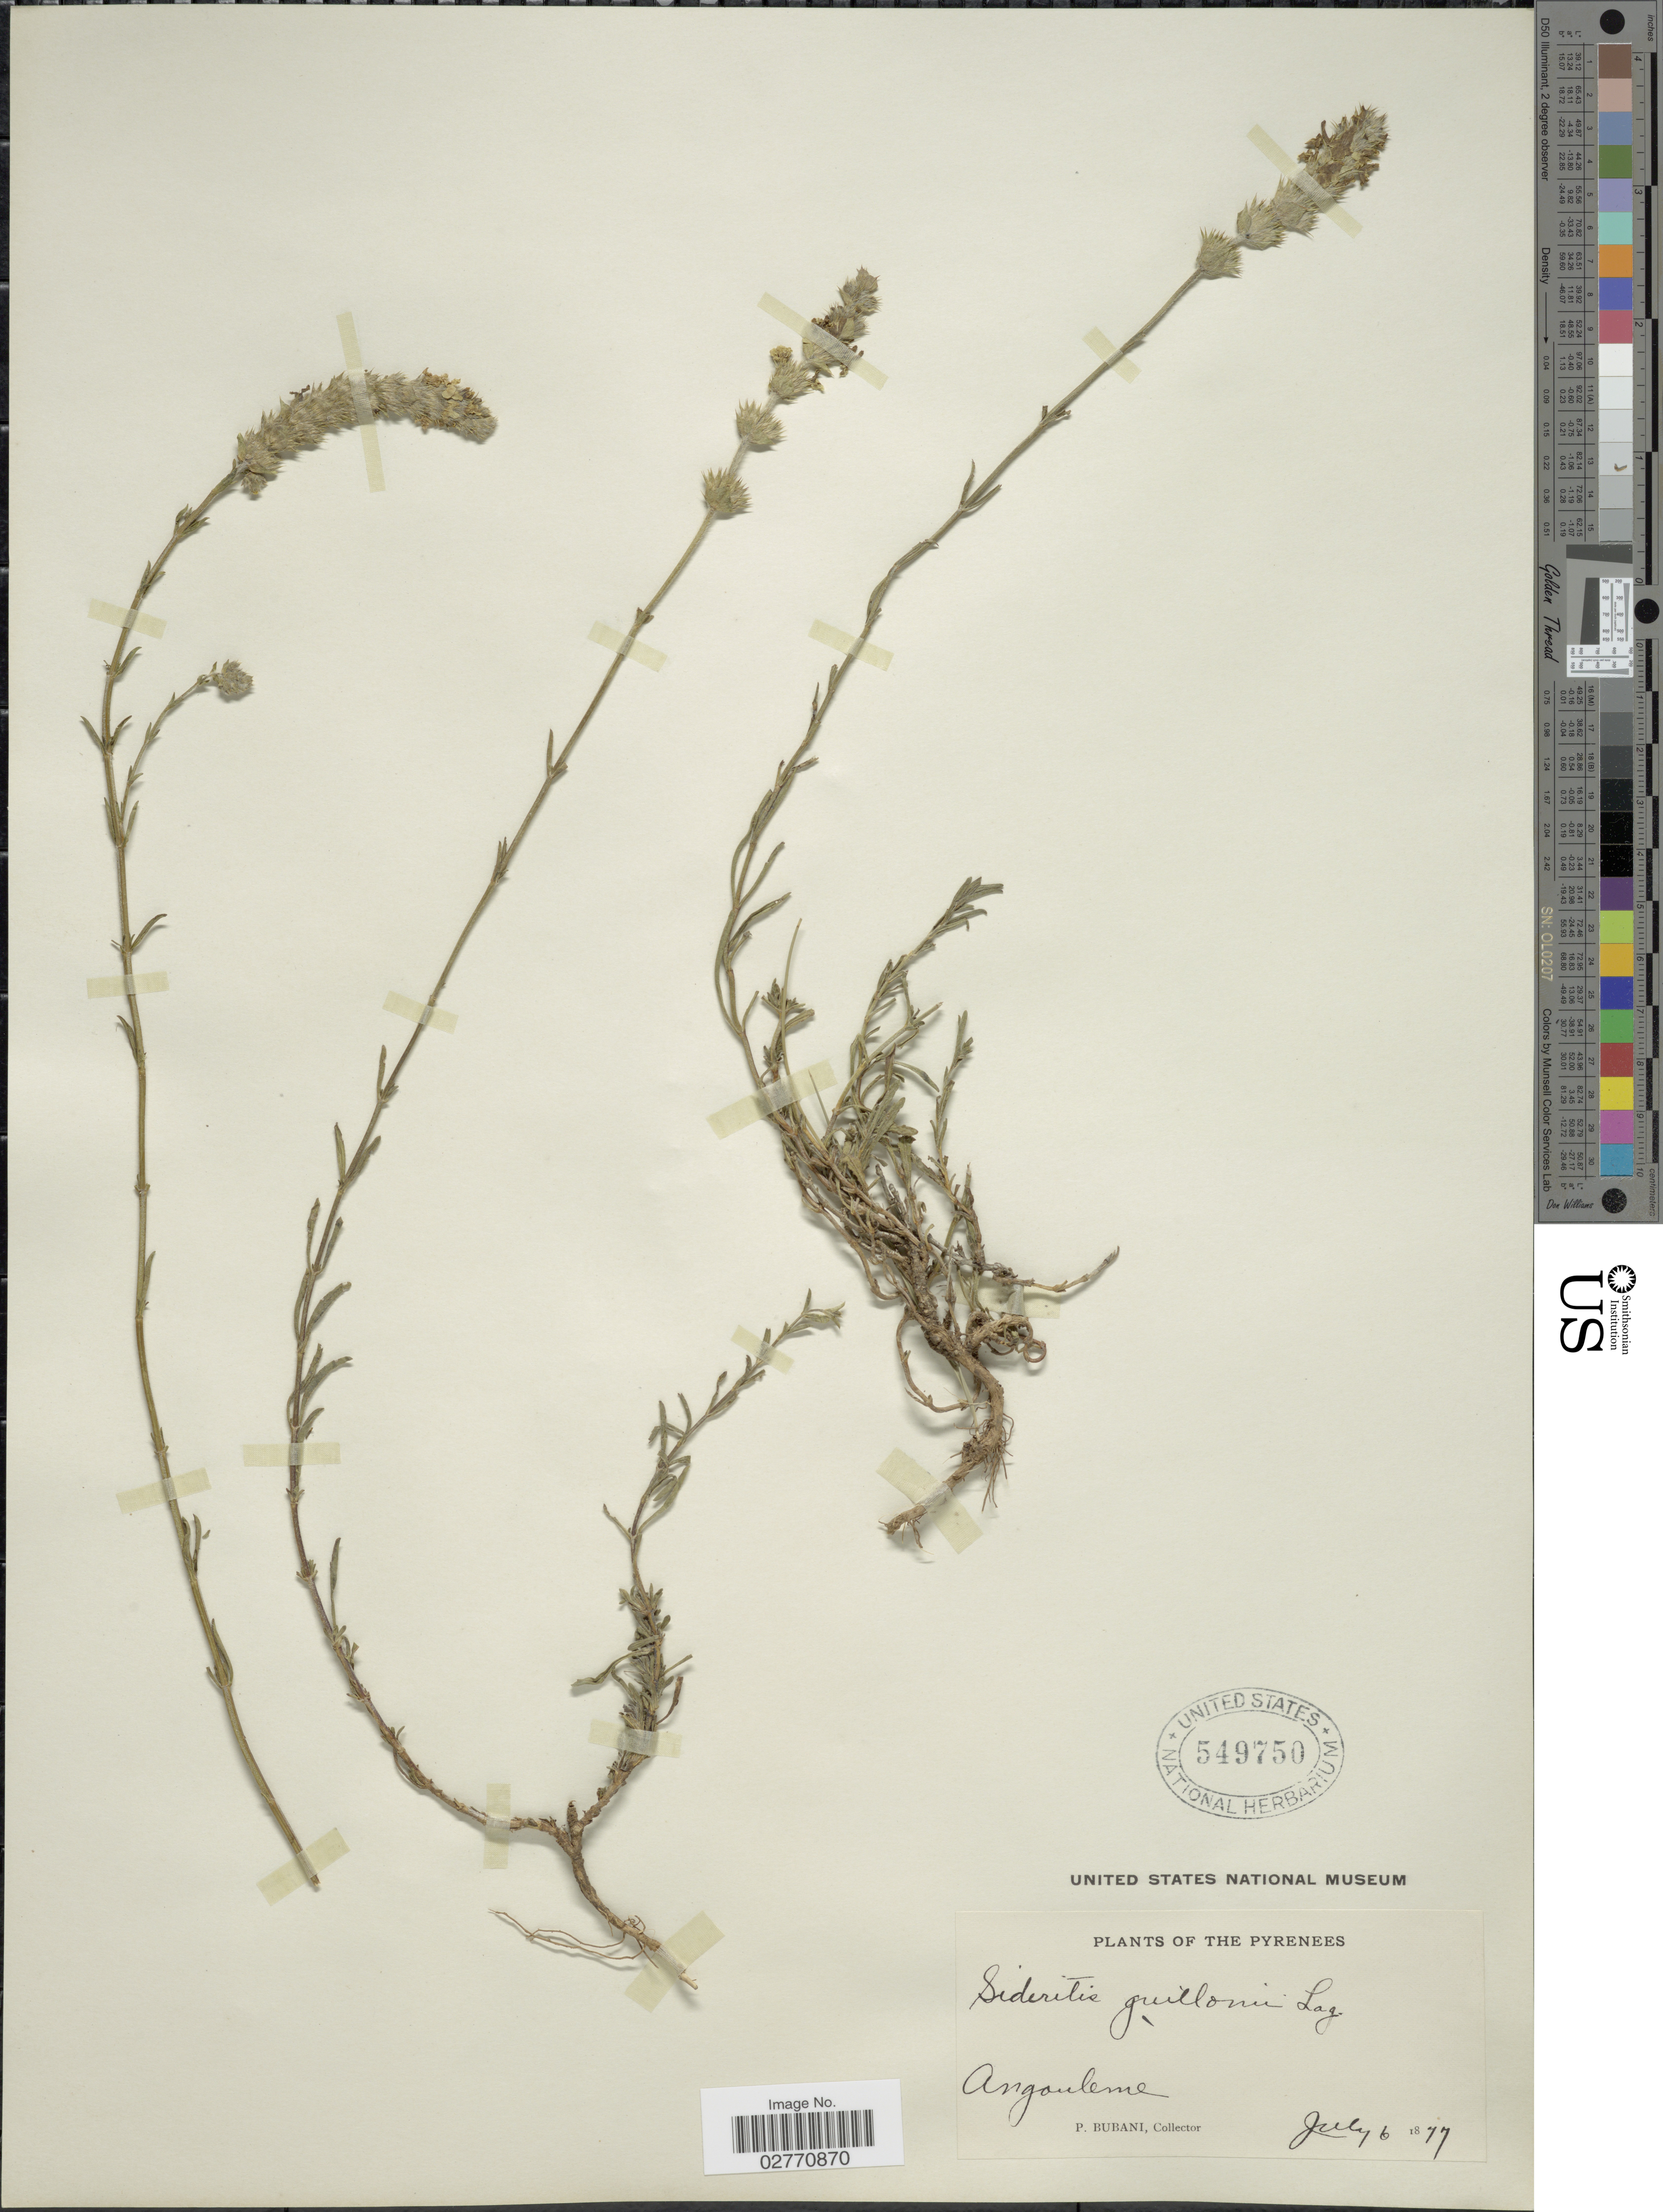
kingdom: Plantae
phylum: Tracheophyta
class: Magnoliopsida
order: Lamiales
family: Lamiaceae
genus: Sideritis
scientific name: Sideritis guillonii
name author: Timb.-Lagr.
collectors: P. Bubani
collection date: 1877-07-06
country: France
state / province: Occitanie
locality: The Pyrenees. Angouleme.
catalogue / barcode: US 549750